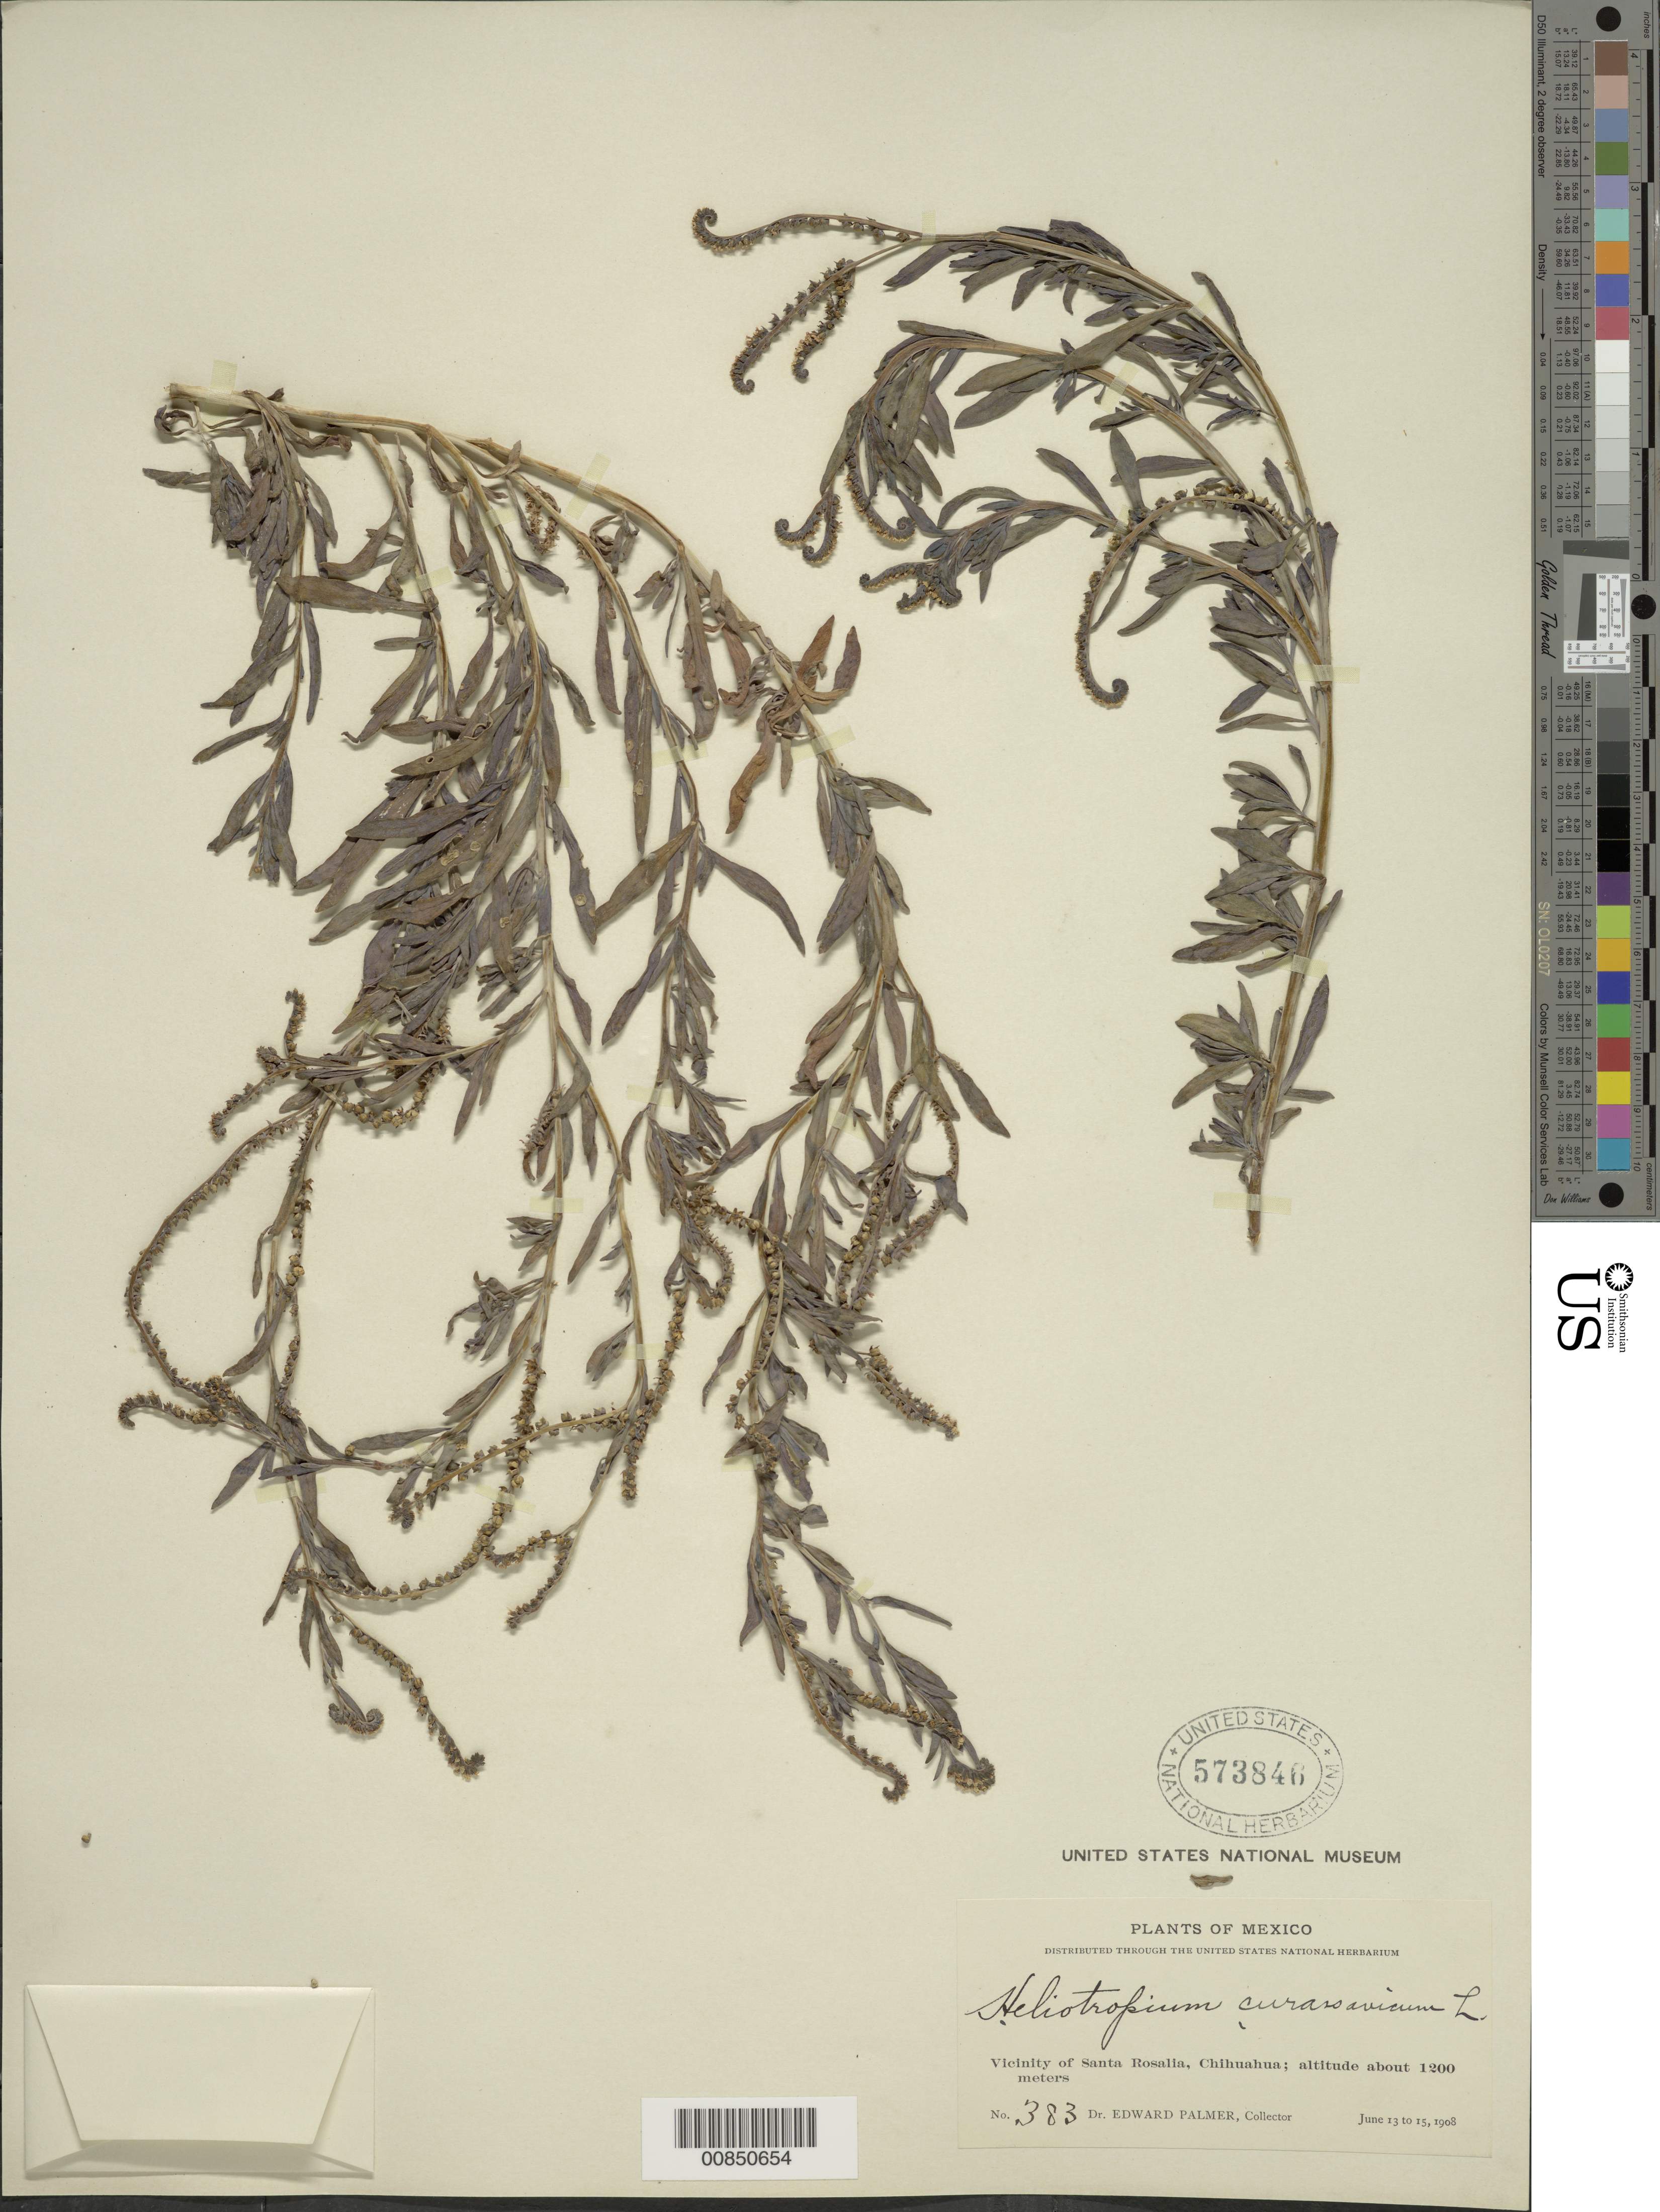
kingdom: Plantae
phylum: Tracheophyta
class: Magnoliopsida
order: Boraginales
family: Heliotropiaceae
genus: Heliotropium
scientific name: Heliotropium curassavicum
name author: L.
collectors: E. Palmer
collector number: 383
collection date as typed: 13 Jun 1908 to 15 Jun 1908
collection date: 1908-06-13/1908-06-15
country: Mexico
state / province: Chihuahua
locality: Vicinity of Santa Rosalia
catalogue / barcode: US 573846